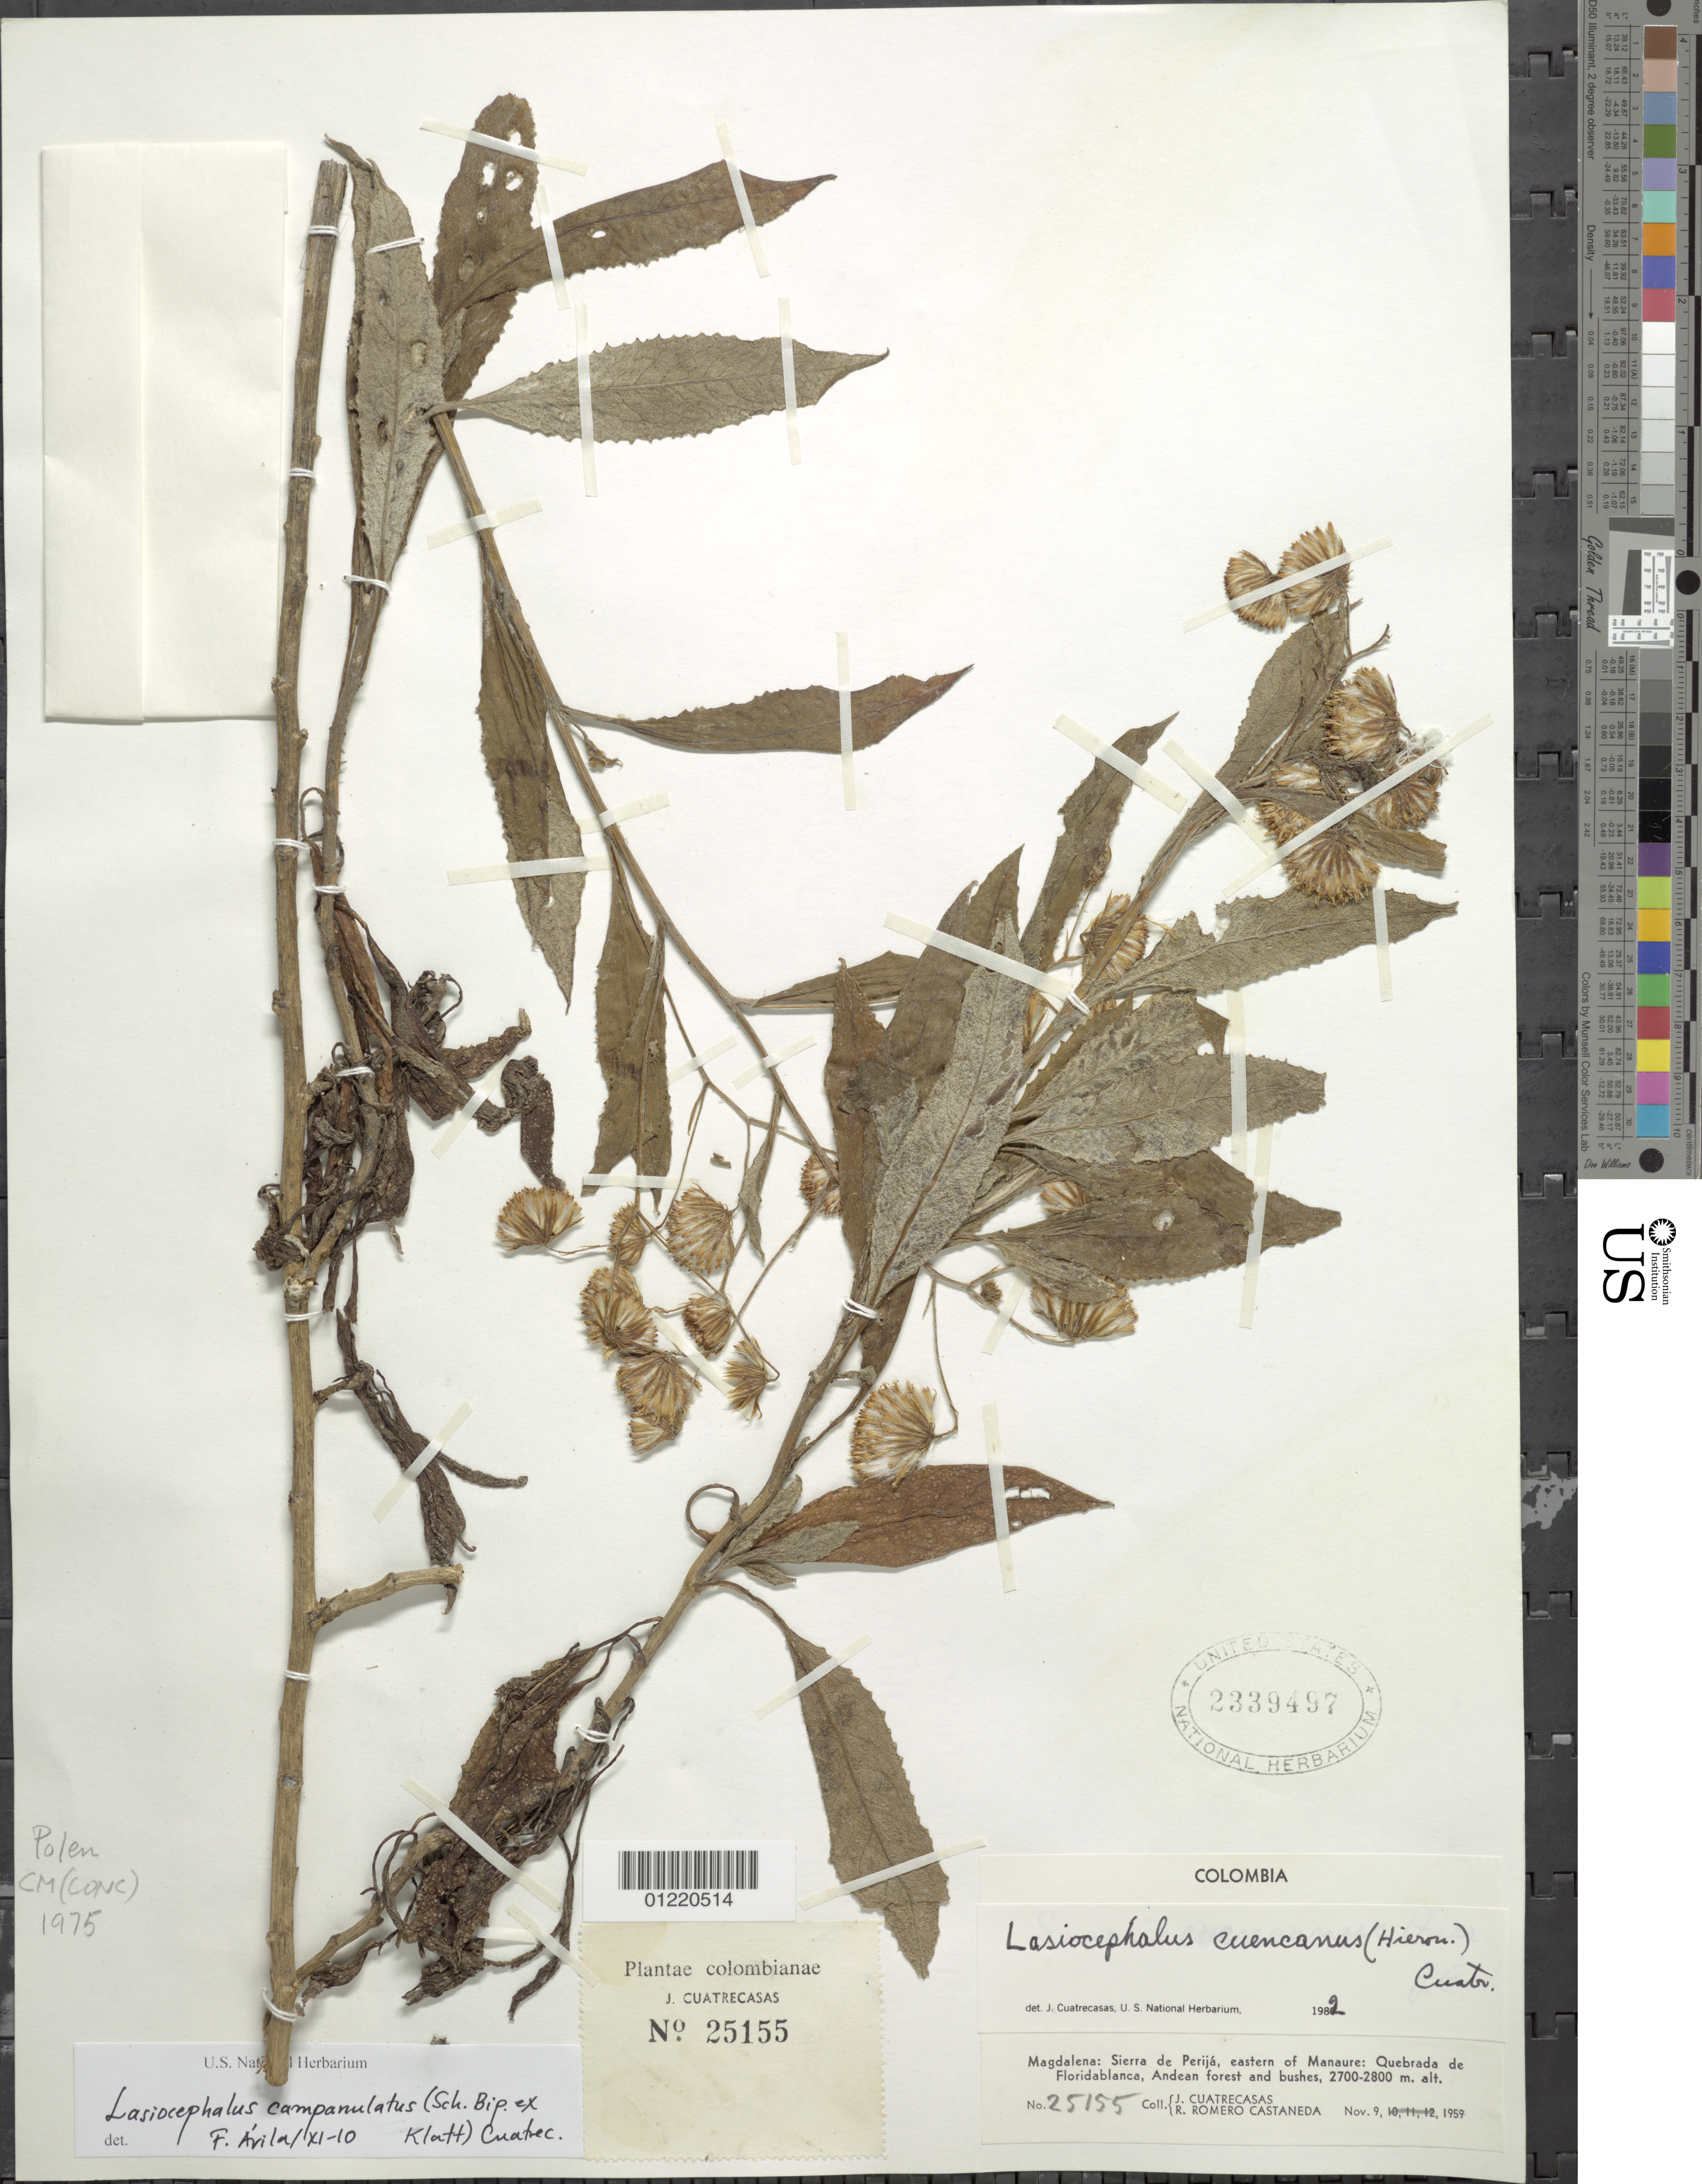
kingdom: Plantae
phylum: Tracheophyta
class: Magnoliopsida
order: Asterales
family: Asteraceae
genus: Senecio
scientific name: Senecio cuencanus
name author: Hieron.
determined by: Salomon, Luciana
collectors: J. Cuatrecasas & R. Romero Castañeda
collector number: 25155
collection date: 1959-11-09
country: Colombia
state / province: Magdalena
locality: Sierra de Perijá, eastern of Manaure: Quebrada de Floridablanca, Andean forest adnd bushes.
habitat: Andean forest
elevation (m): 2700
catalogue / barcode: US 2339497